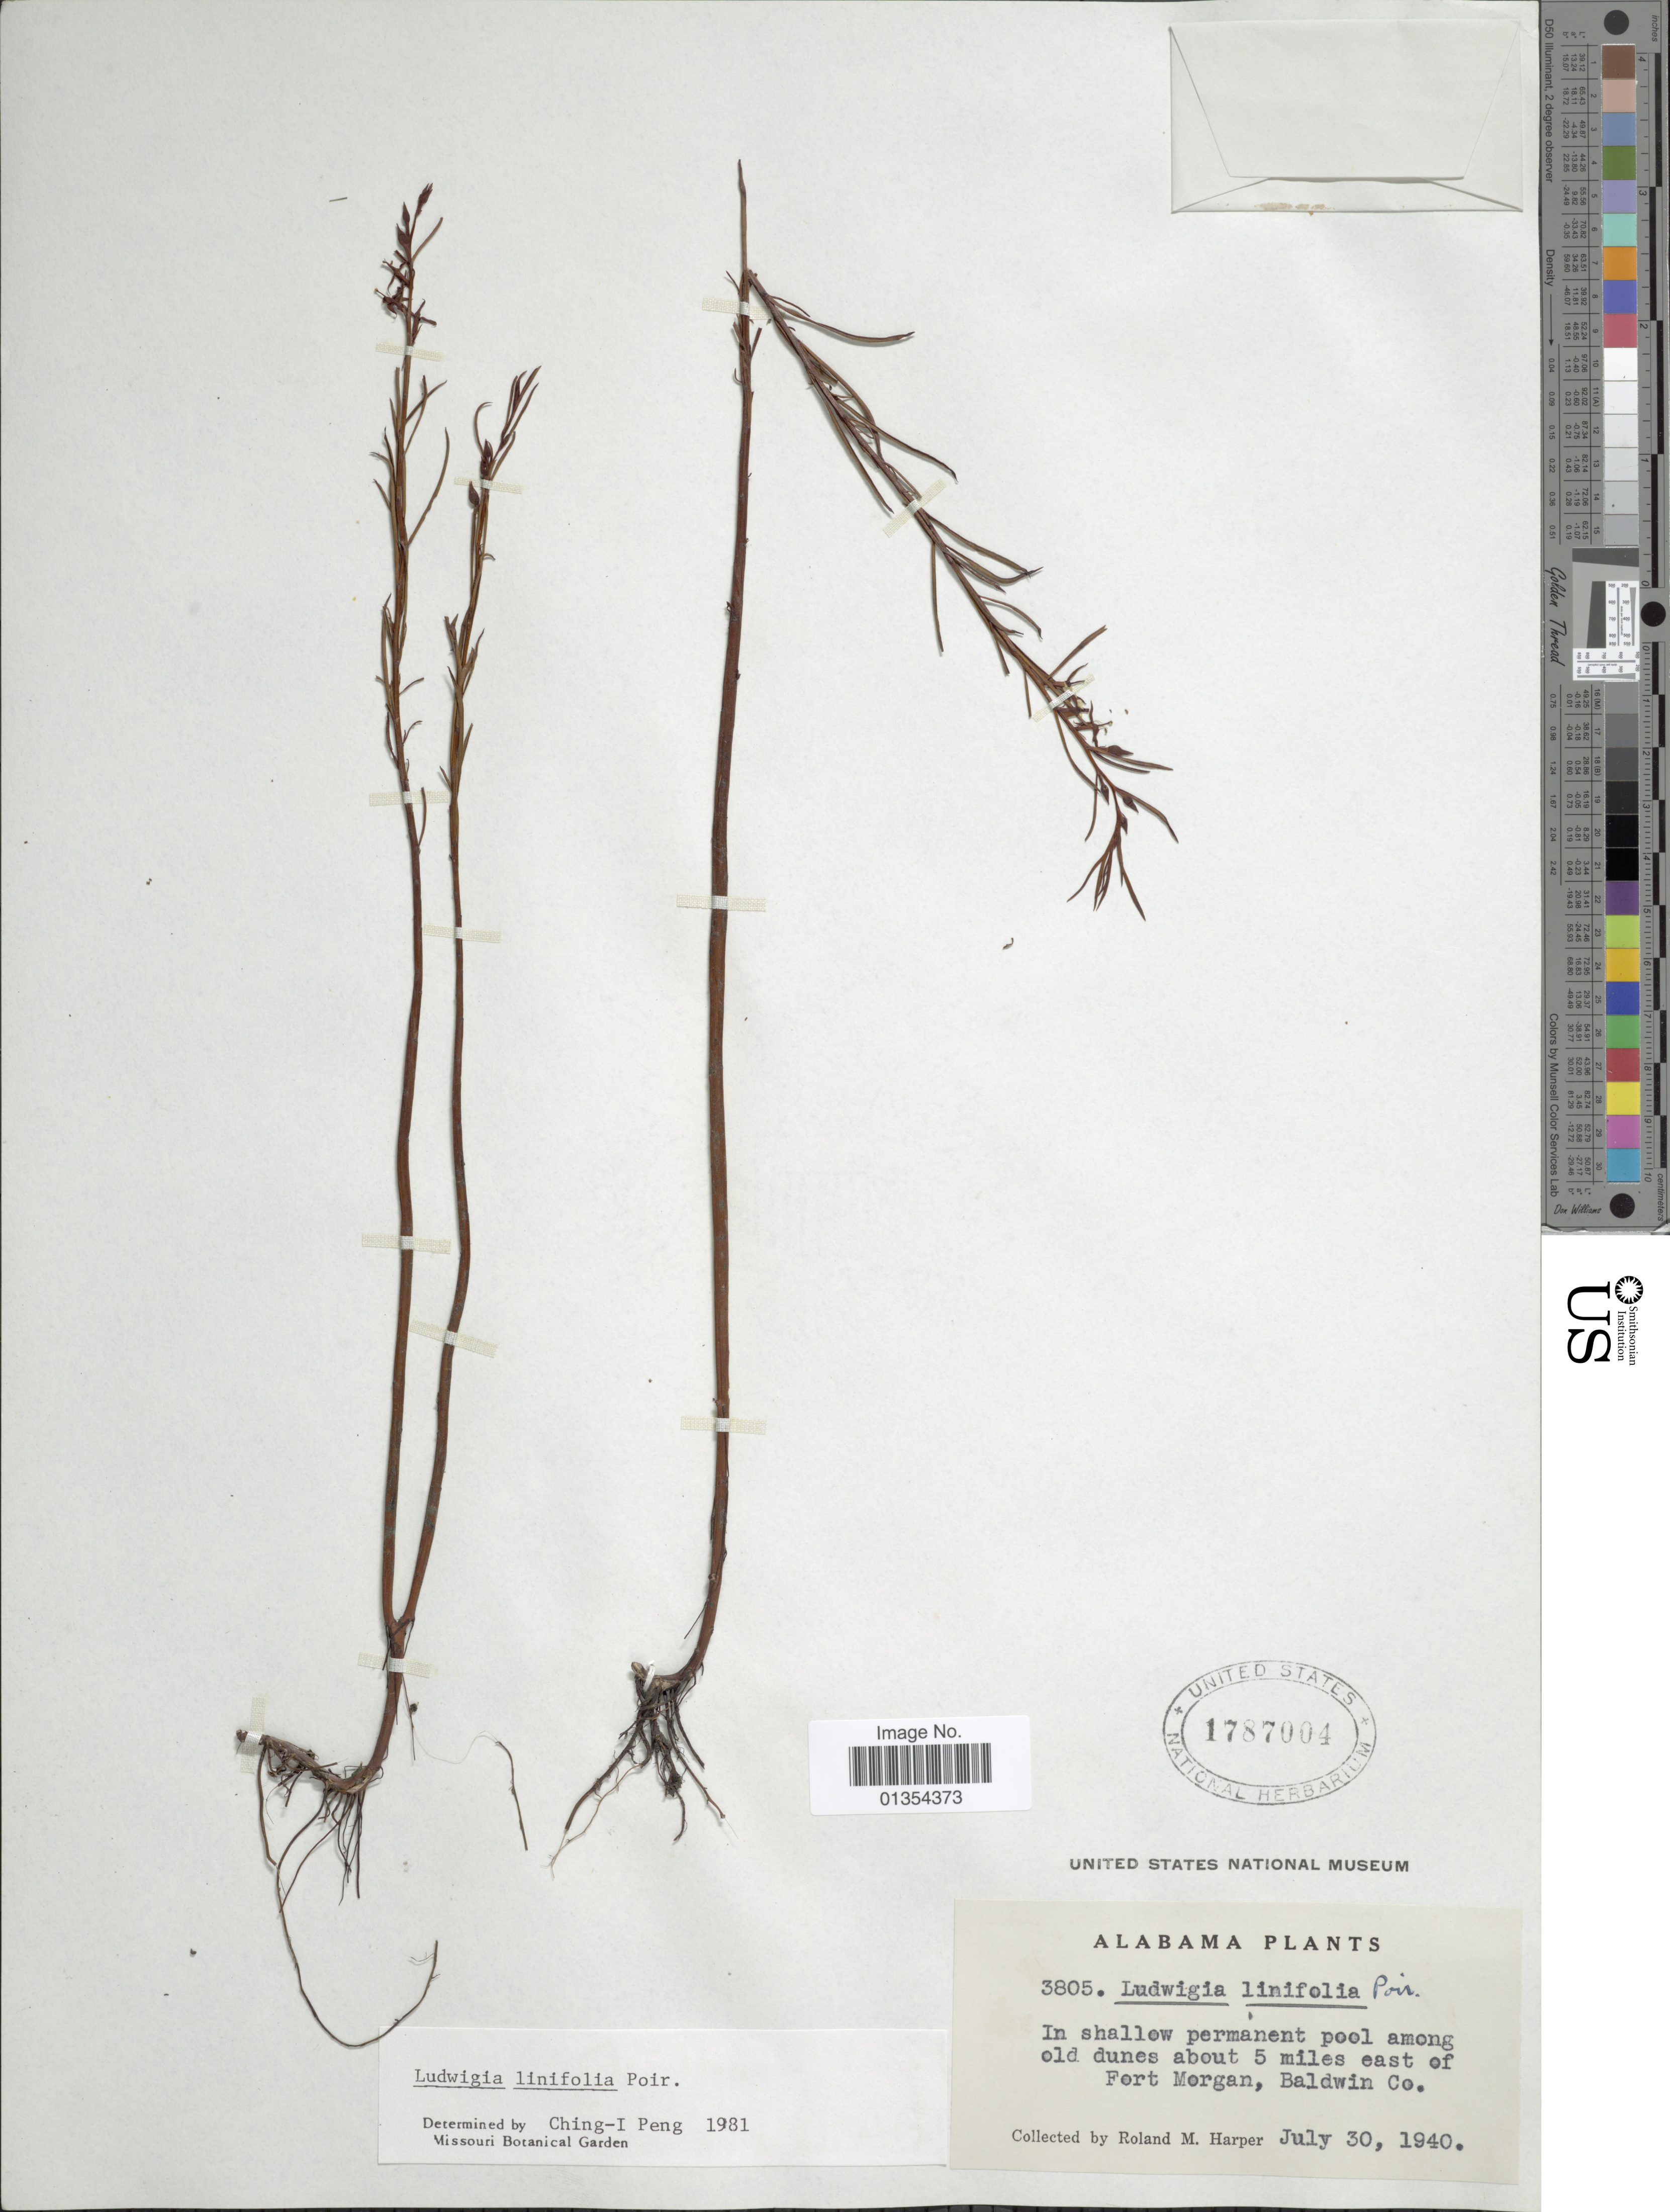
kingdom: Plantae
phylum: Tracheophyta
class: Magnoliopsida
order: Myrtales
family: Onagraceae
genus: Ludwigia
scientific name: Ludwigia linifolia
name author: Poir.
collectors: R. M. Harper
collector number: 3805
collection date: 1940-07-30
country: United States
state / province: Alabama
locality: In shallow permanent pool among old dunes about 5 miles east of Fort Morgan, Baldwin Co.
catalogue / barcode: US 1787004